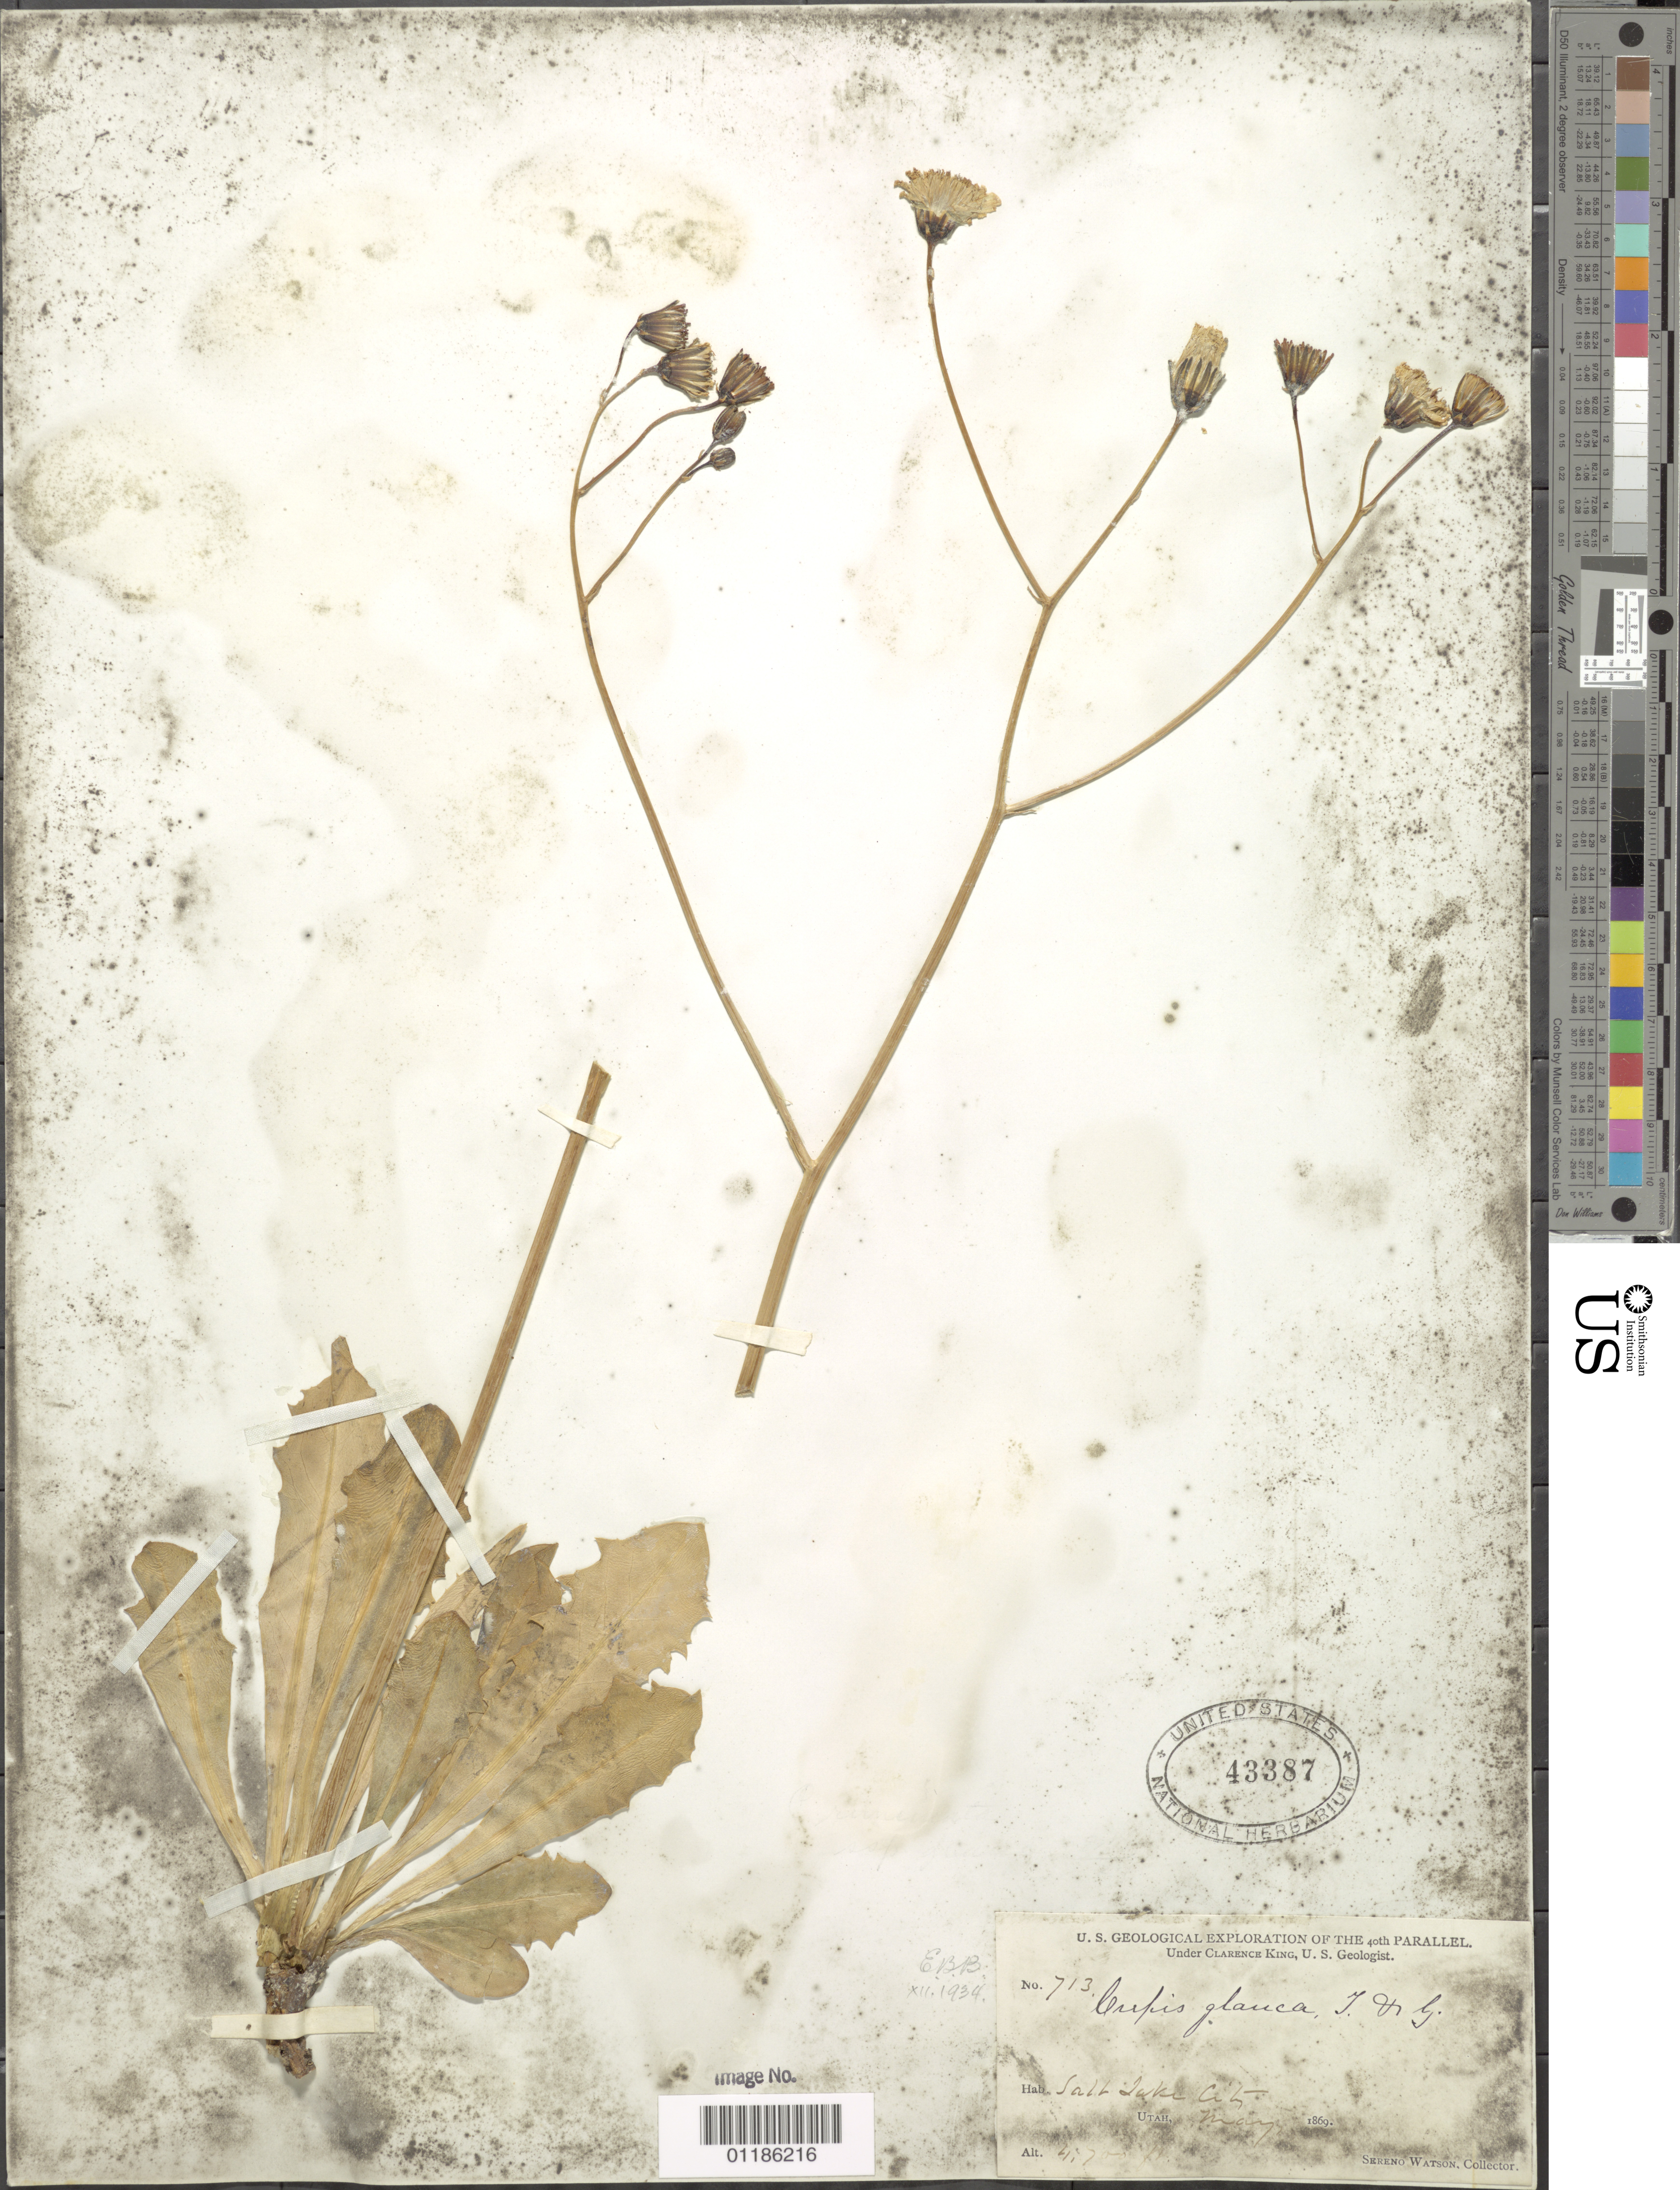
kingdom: Plantae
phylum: Tracheophyta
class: Magnoliopsida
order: Asterales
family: Asteraceae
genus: Askellia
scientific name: Askellia flexuosa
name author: (Ledeb.) W.A. Weber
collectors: S. Watson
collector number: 713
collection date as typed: May 1869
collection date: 1869-05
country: United States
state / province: Utah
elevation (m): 1433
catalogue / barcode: US 43387